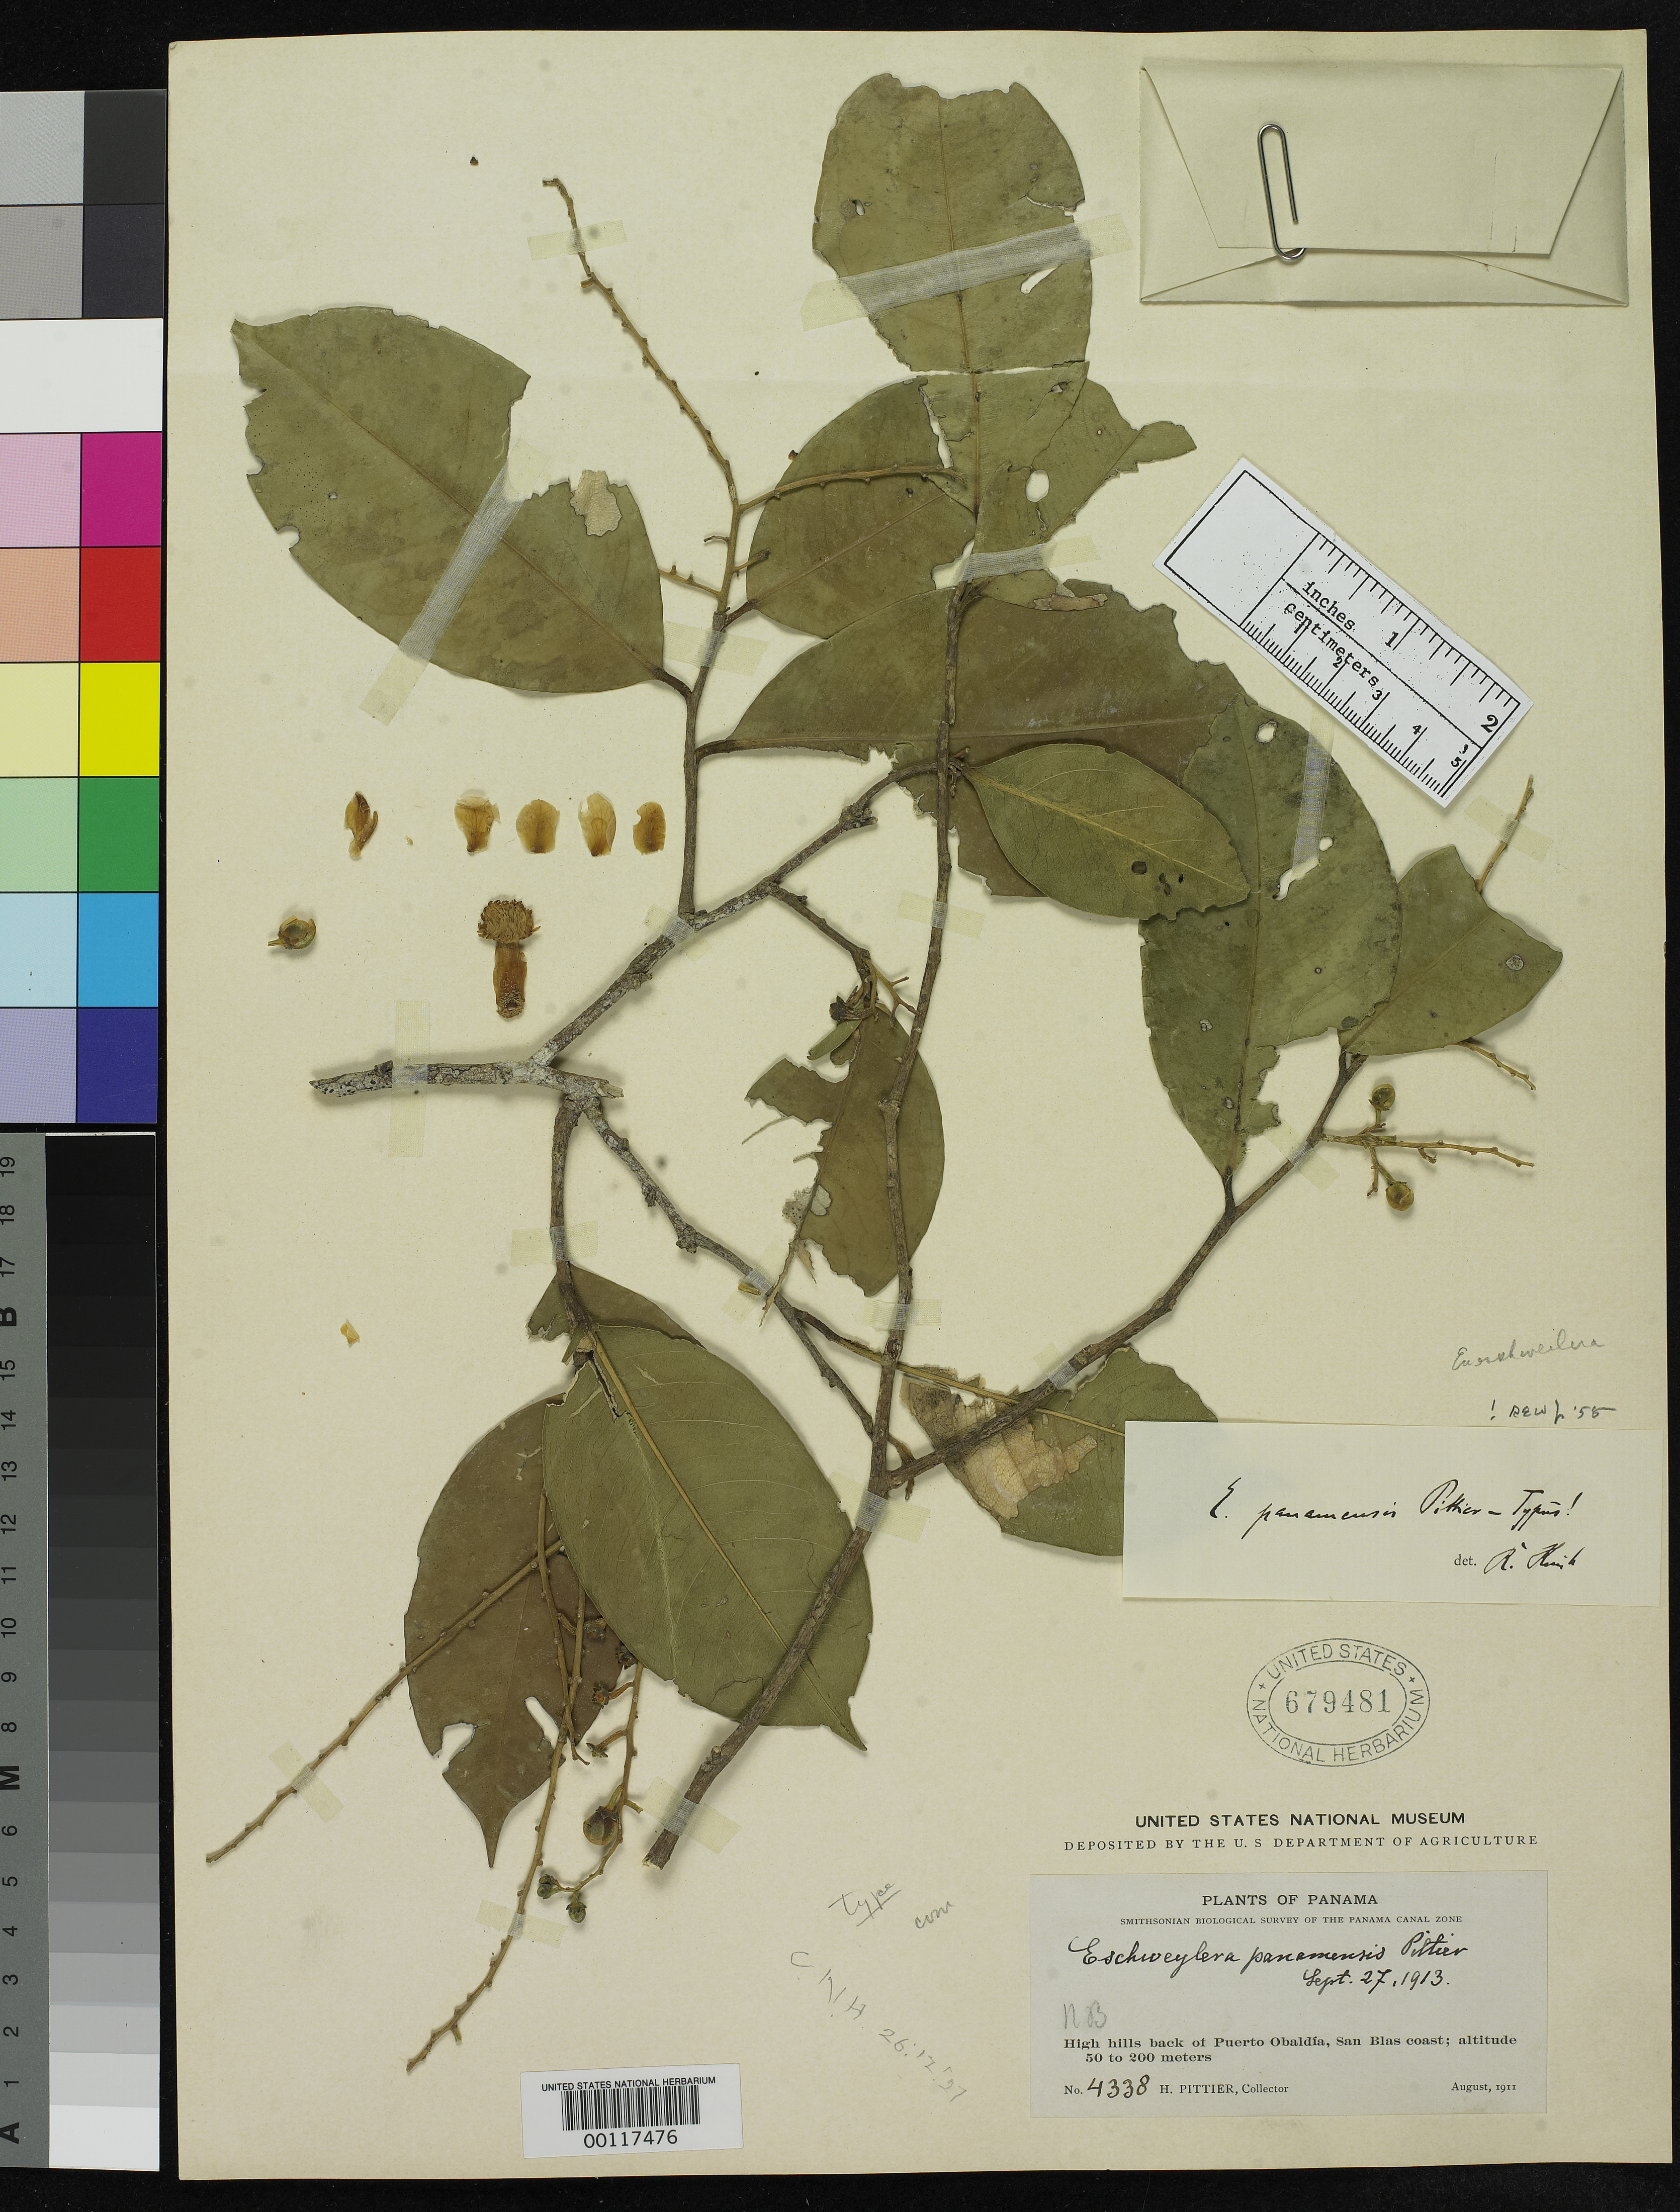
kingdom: Plantae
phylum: Tracheophyta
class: Magnoliopsida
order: Ericales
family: Lecythidaceae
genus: Eschweilera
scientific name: Eschweilera panamensis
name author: Pittier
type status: Holotype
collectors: H. F. Pittier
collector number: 4338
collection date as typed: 02 Sep 1911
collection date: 1911-09-02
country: Panama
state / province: Kuna Yala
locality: Hills back of Puerto Obaldia.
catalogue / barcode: US 679481